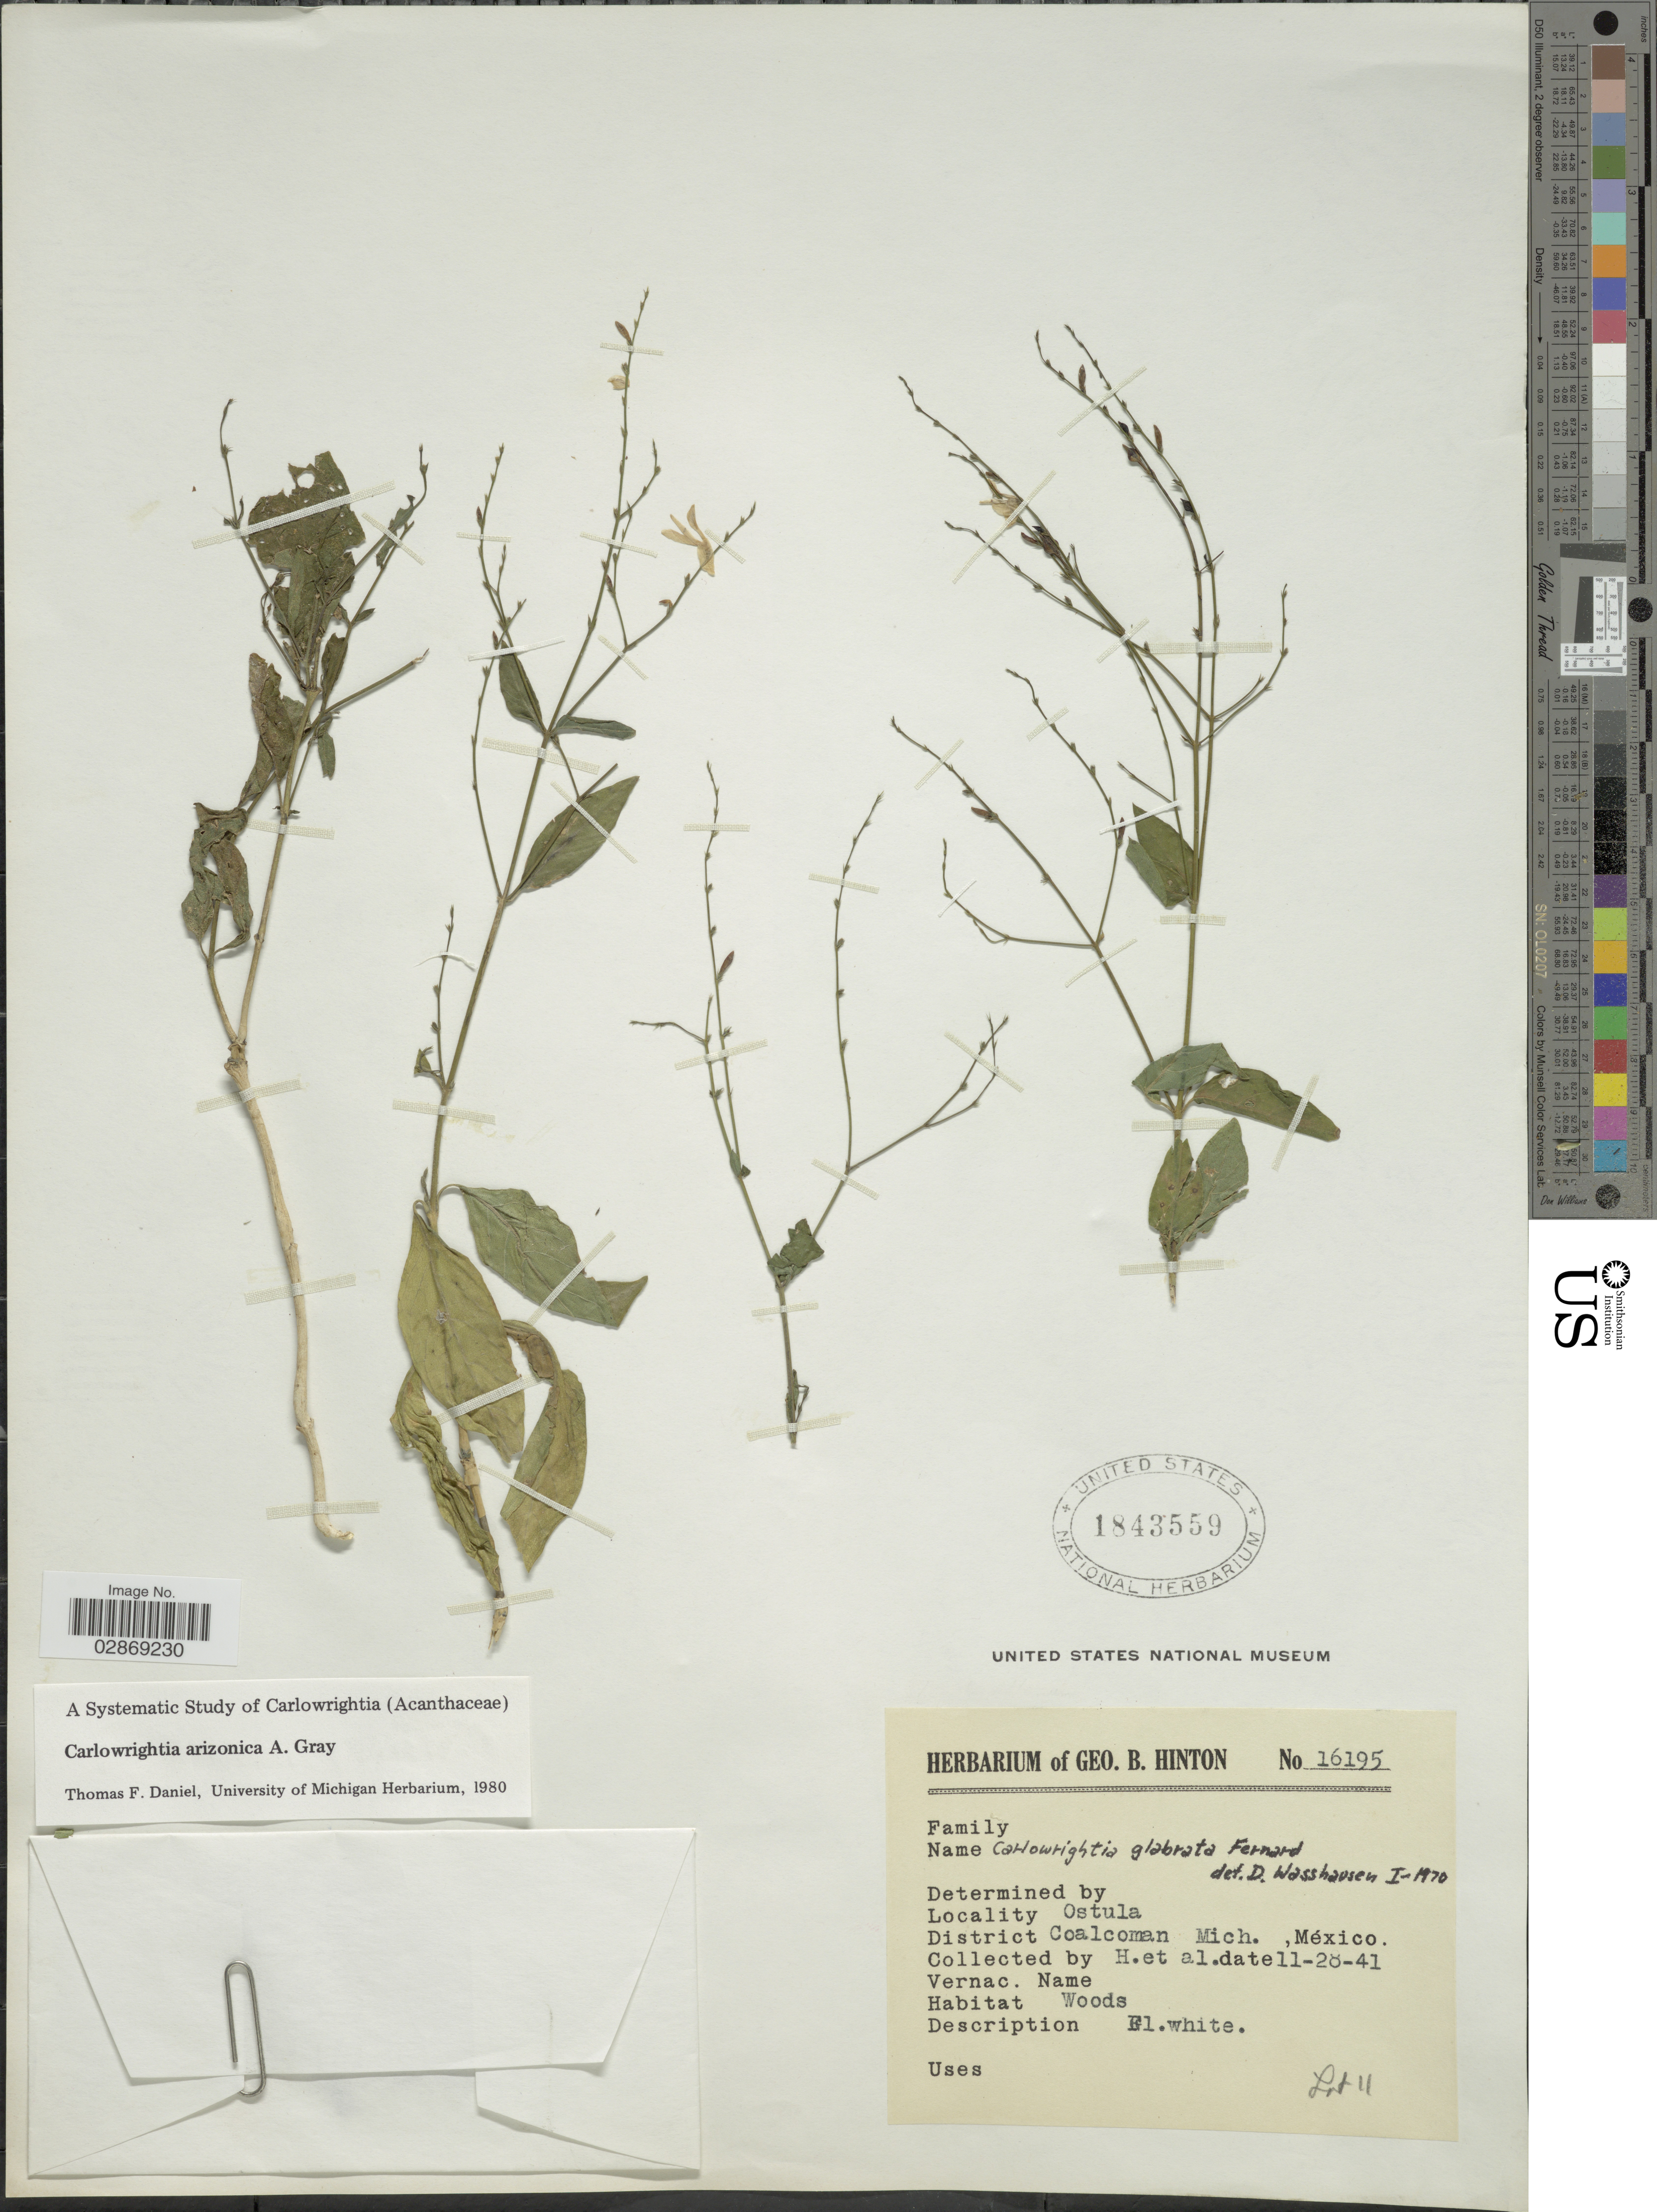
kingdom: Plantae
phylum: Tracheophyta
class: Magnoliopsida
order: Lamiales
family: Acanthaceae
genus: Carlowrightia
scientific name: Carlowrightia arizonica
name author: A. Gray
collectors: G. B. Hinton & et al.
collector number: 16195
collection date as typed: Transcribed d/m/y: 28/11/41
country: Mexico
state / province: Michoacán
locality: Ostula, District Coalcoman Mich., México.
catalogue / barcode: US 1843559